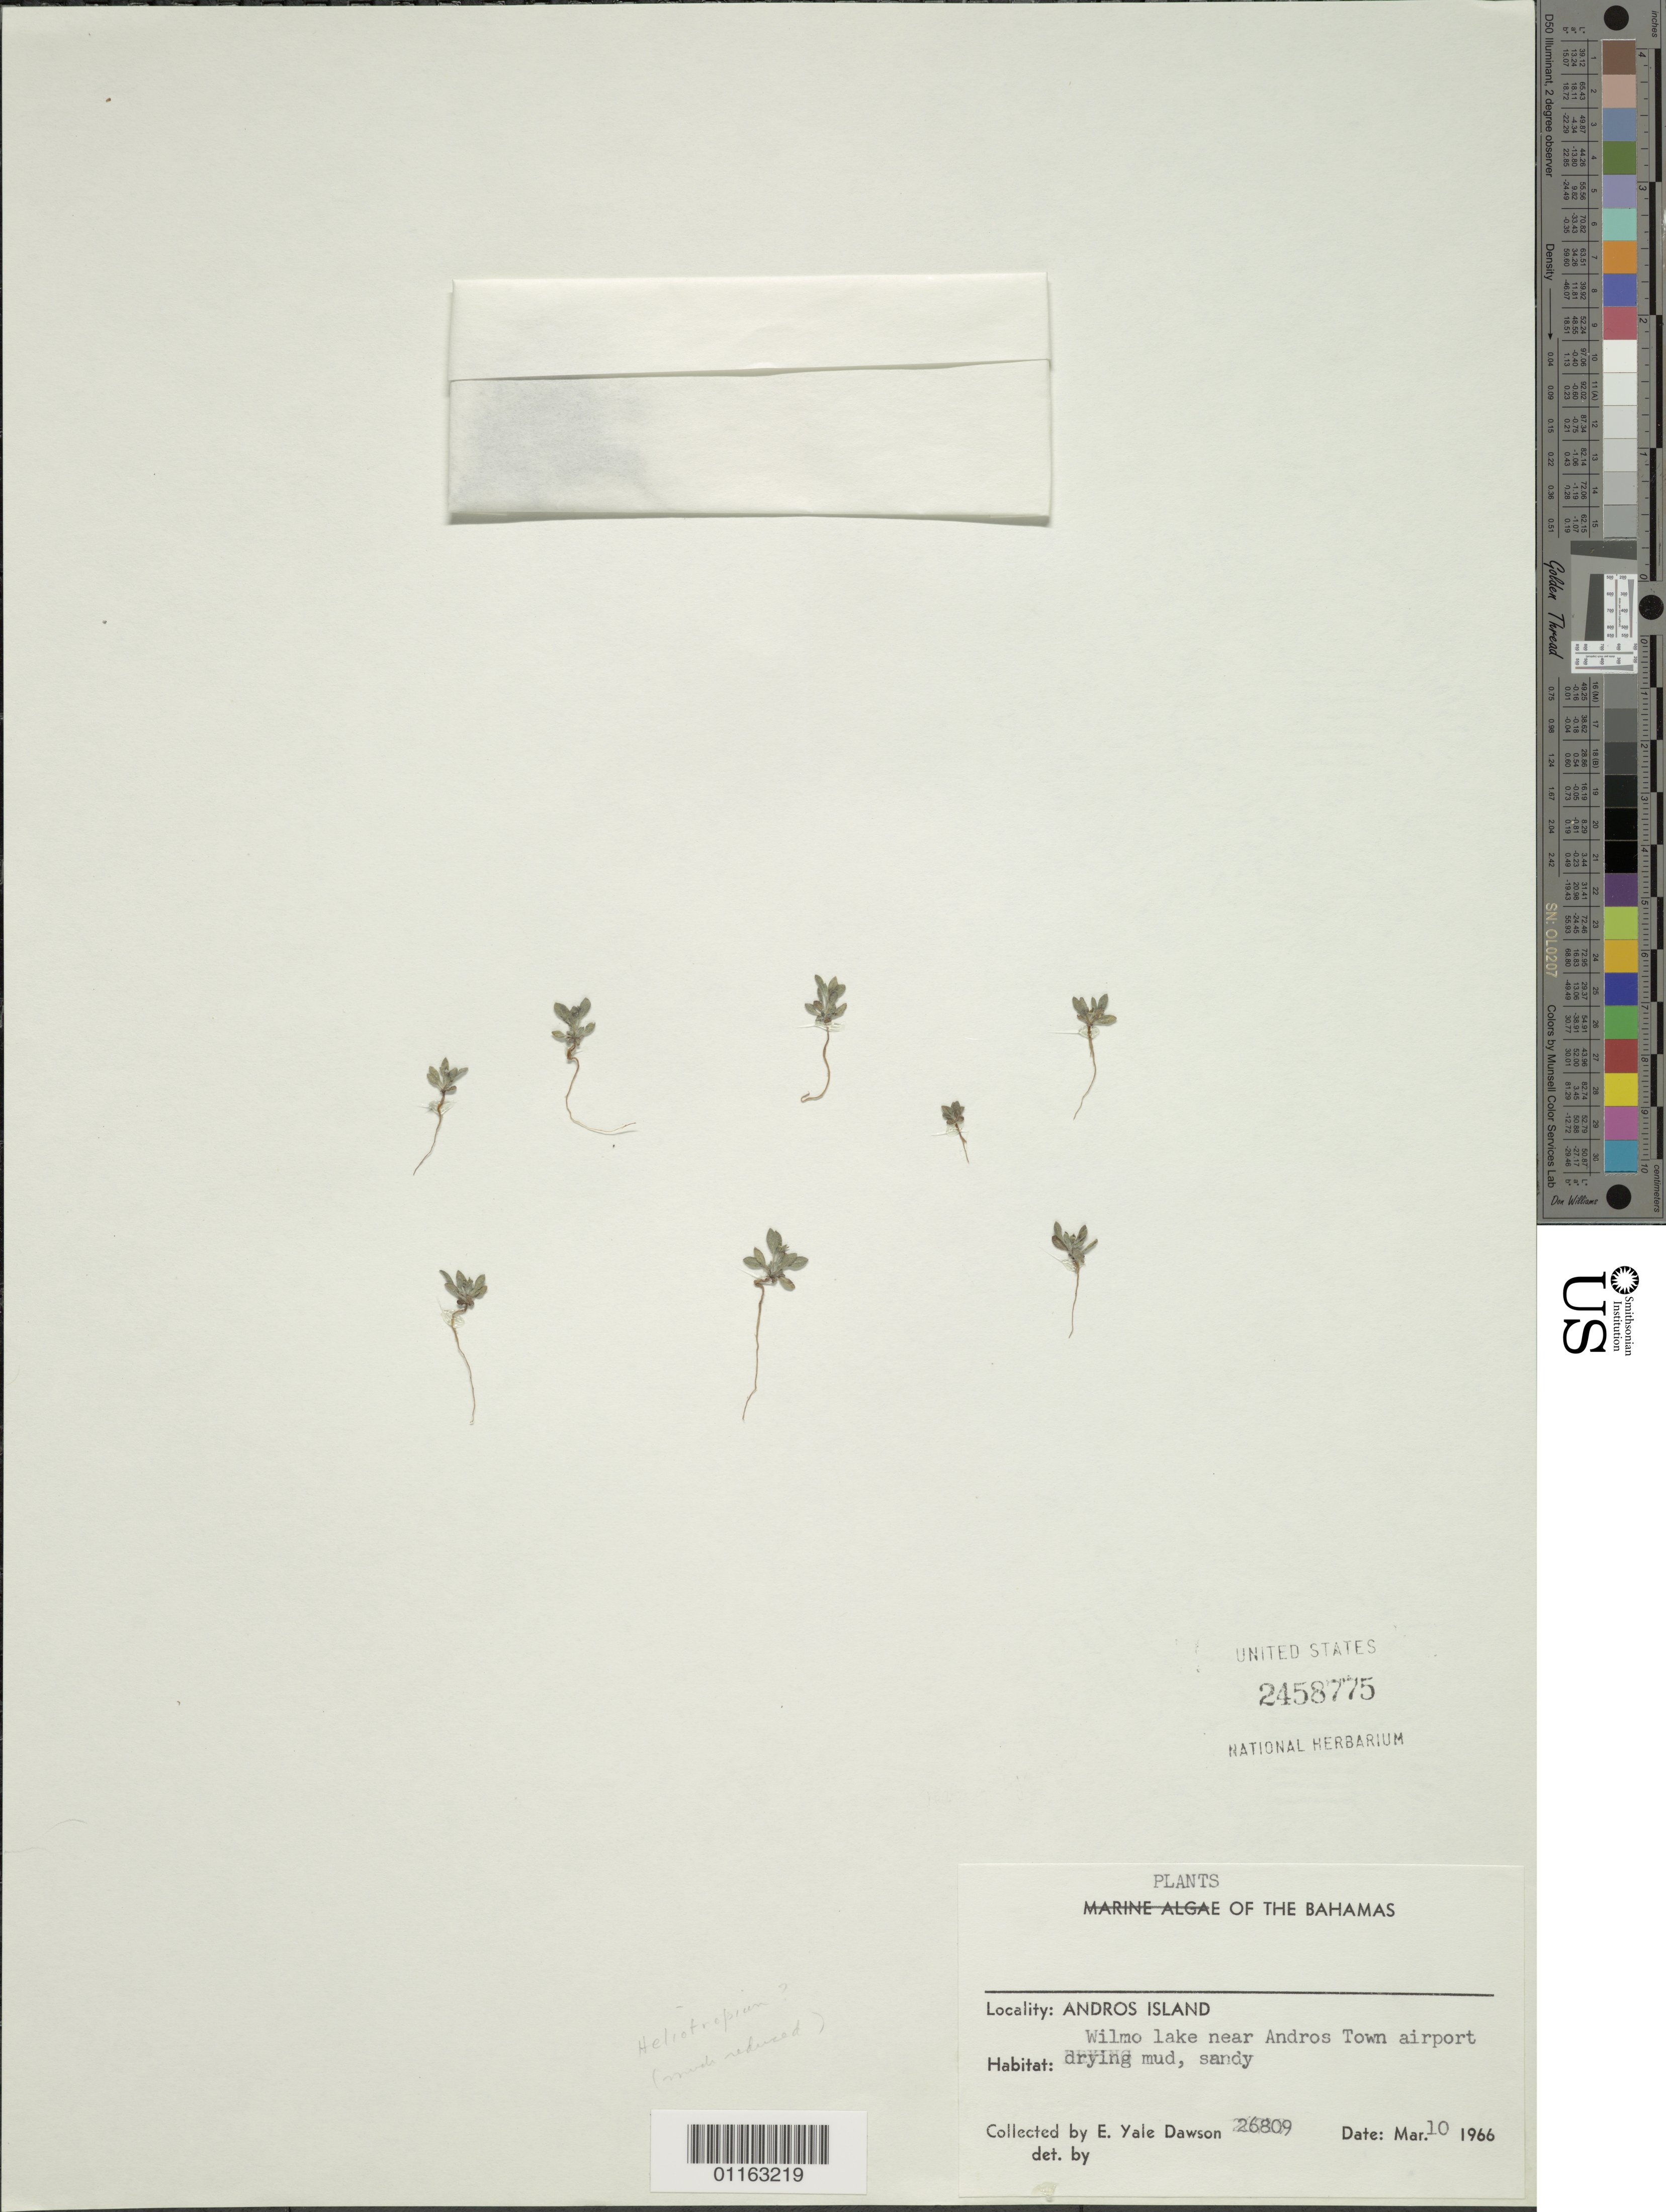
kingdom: Plantae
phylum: Tracheophyta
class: Magnoliopsida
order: Boraginales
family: Heliotropiaceae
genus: Heliotropium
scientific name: Heliotropium diffusum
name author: Britton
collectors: E. Y. Dawson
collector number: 26809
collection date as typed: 10 Mar 1966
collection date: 1966-03-10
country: Bahamas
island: Andros I.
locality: Wilmo lake near Andros Town airport drying mud, sandly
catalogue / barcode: US 2458775